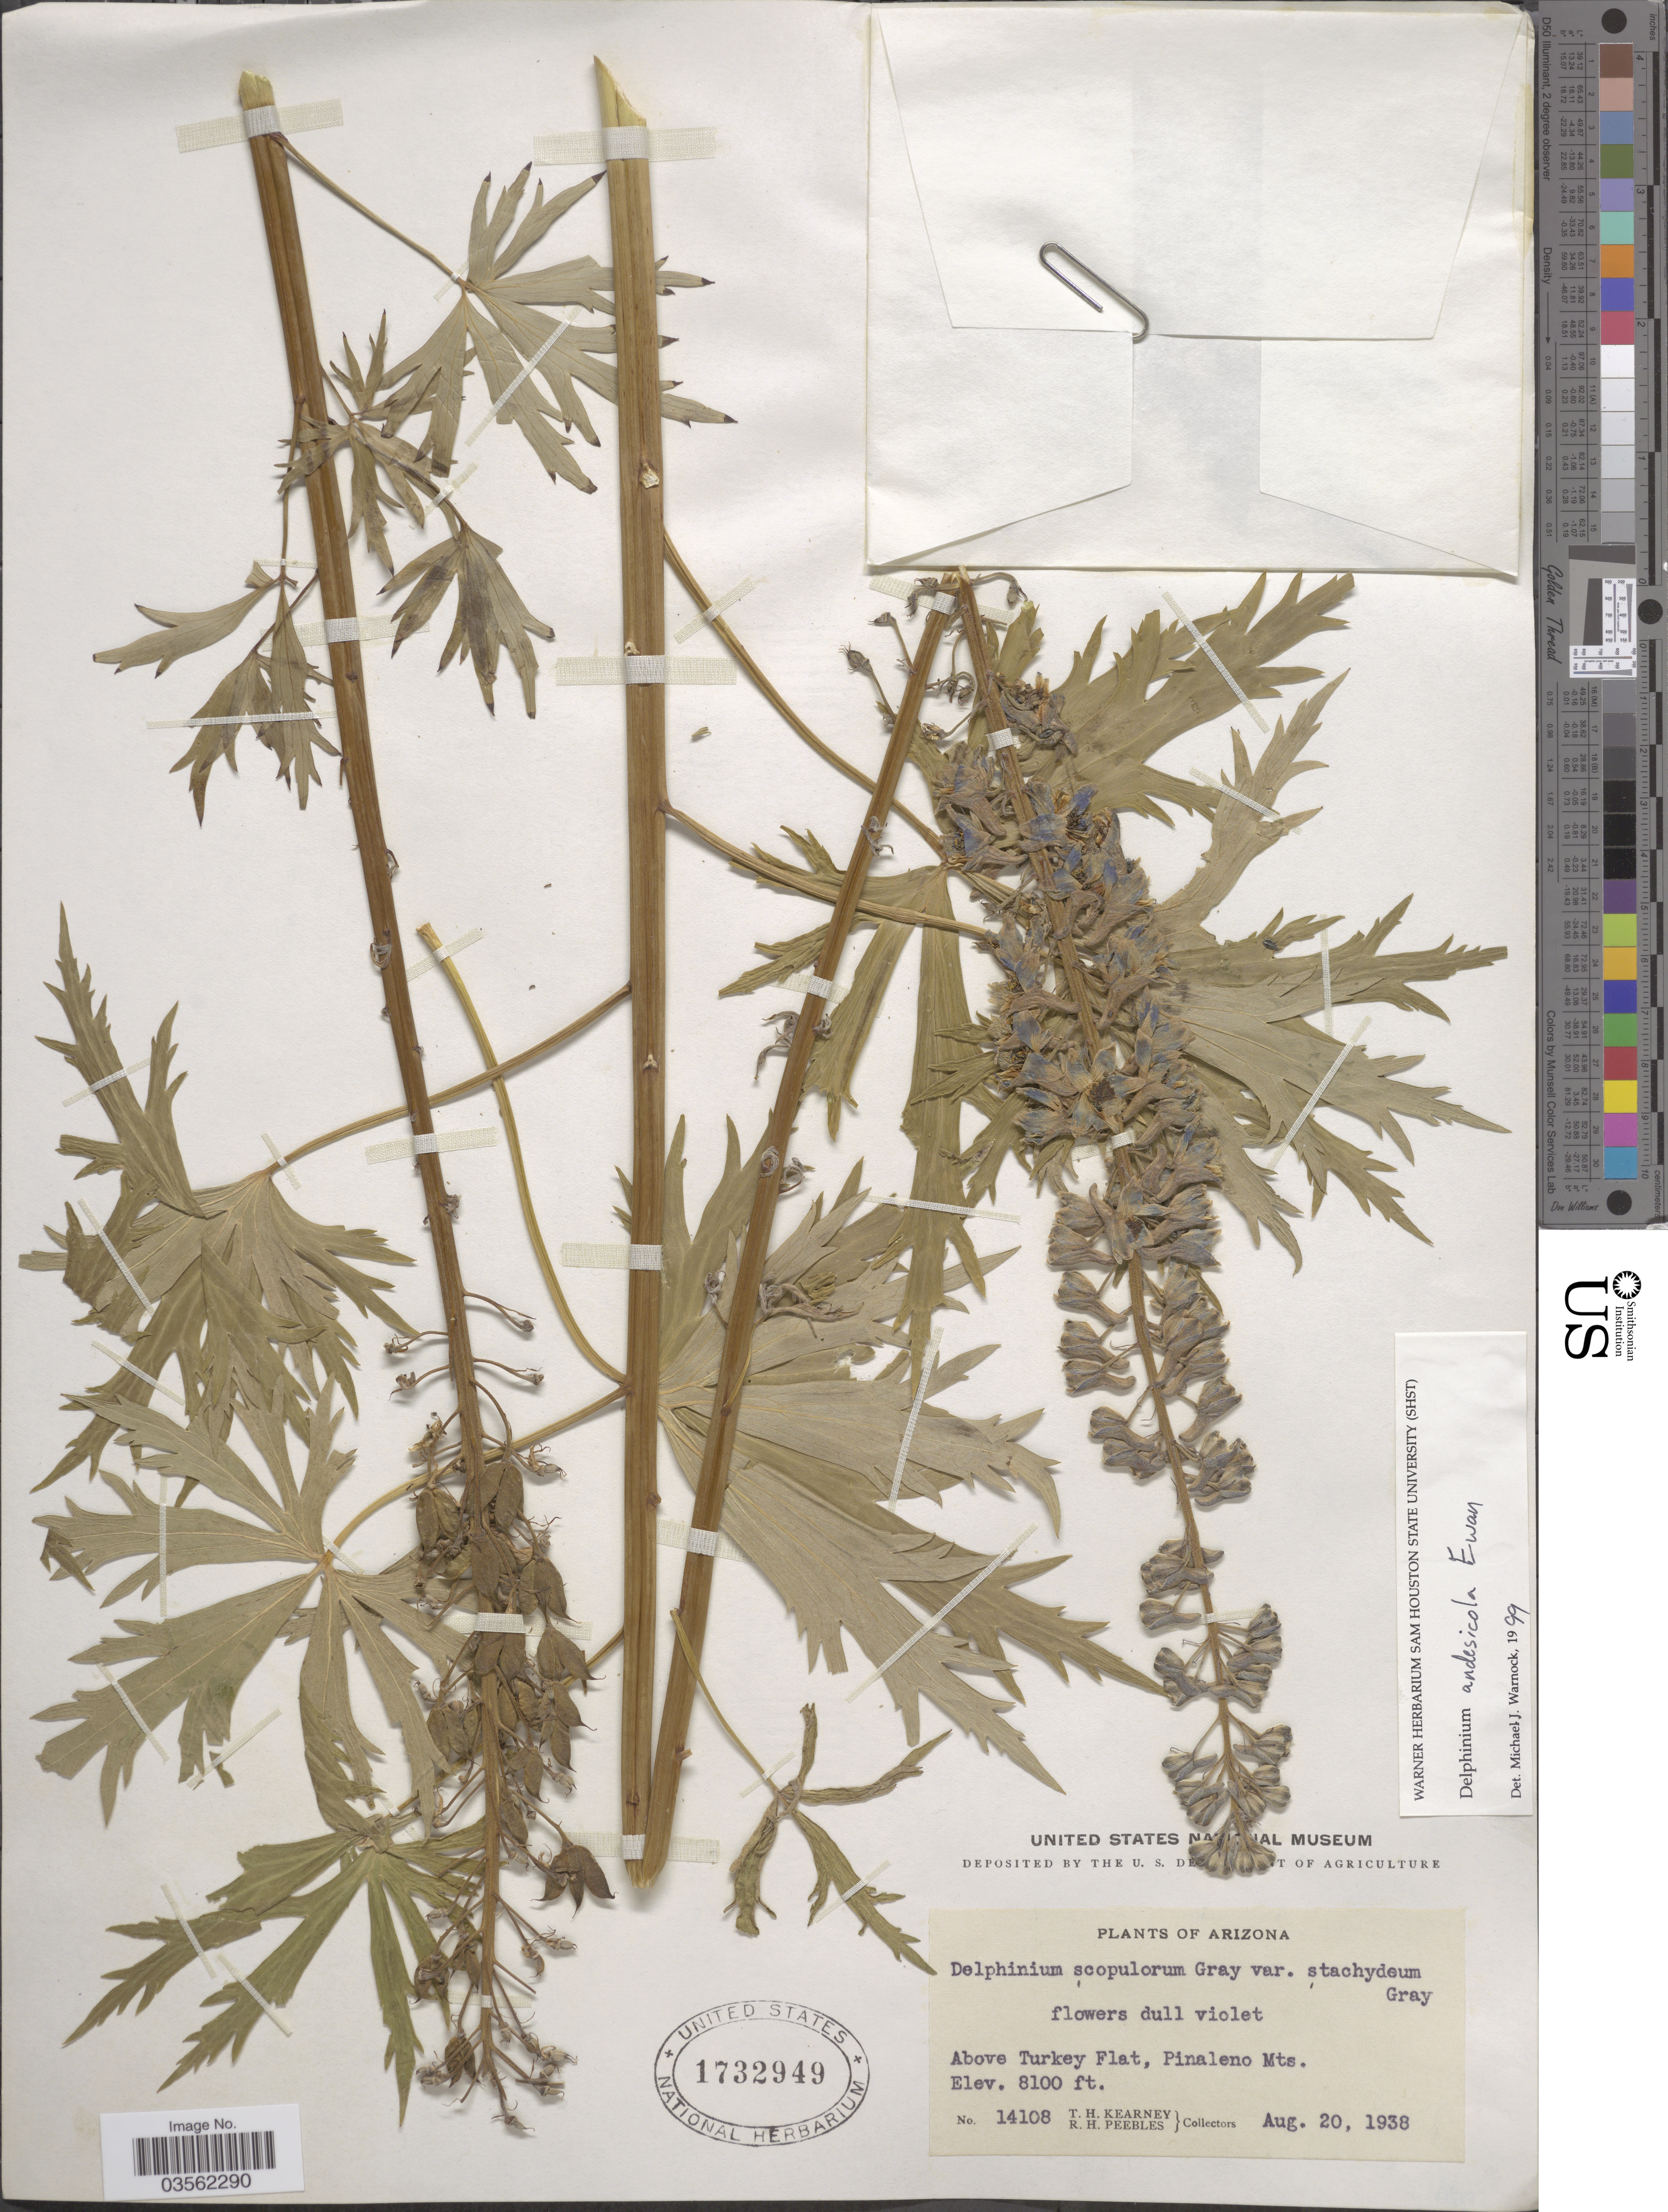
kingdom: Plantae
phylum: Tracheophyta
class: Magnoliopsida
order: Ranunculales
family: Ranunculaceae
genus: Delphinium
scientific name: Delphinium andesicola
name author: Ewan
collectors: T. H. Kearney & R. H. Peebles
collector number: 14108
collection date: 1938-08-20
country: United States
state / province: Arizona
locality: Above Turkey Flat, Pinaleno Mts.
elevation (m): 2469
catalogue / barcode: US 1732949